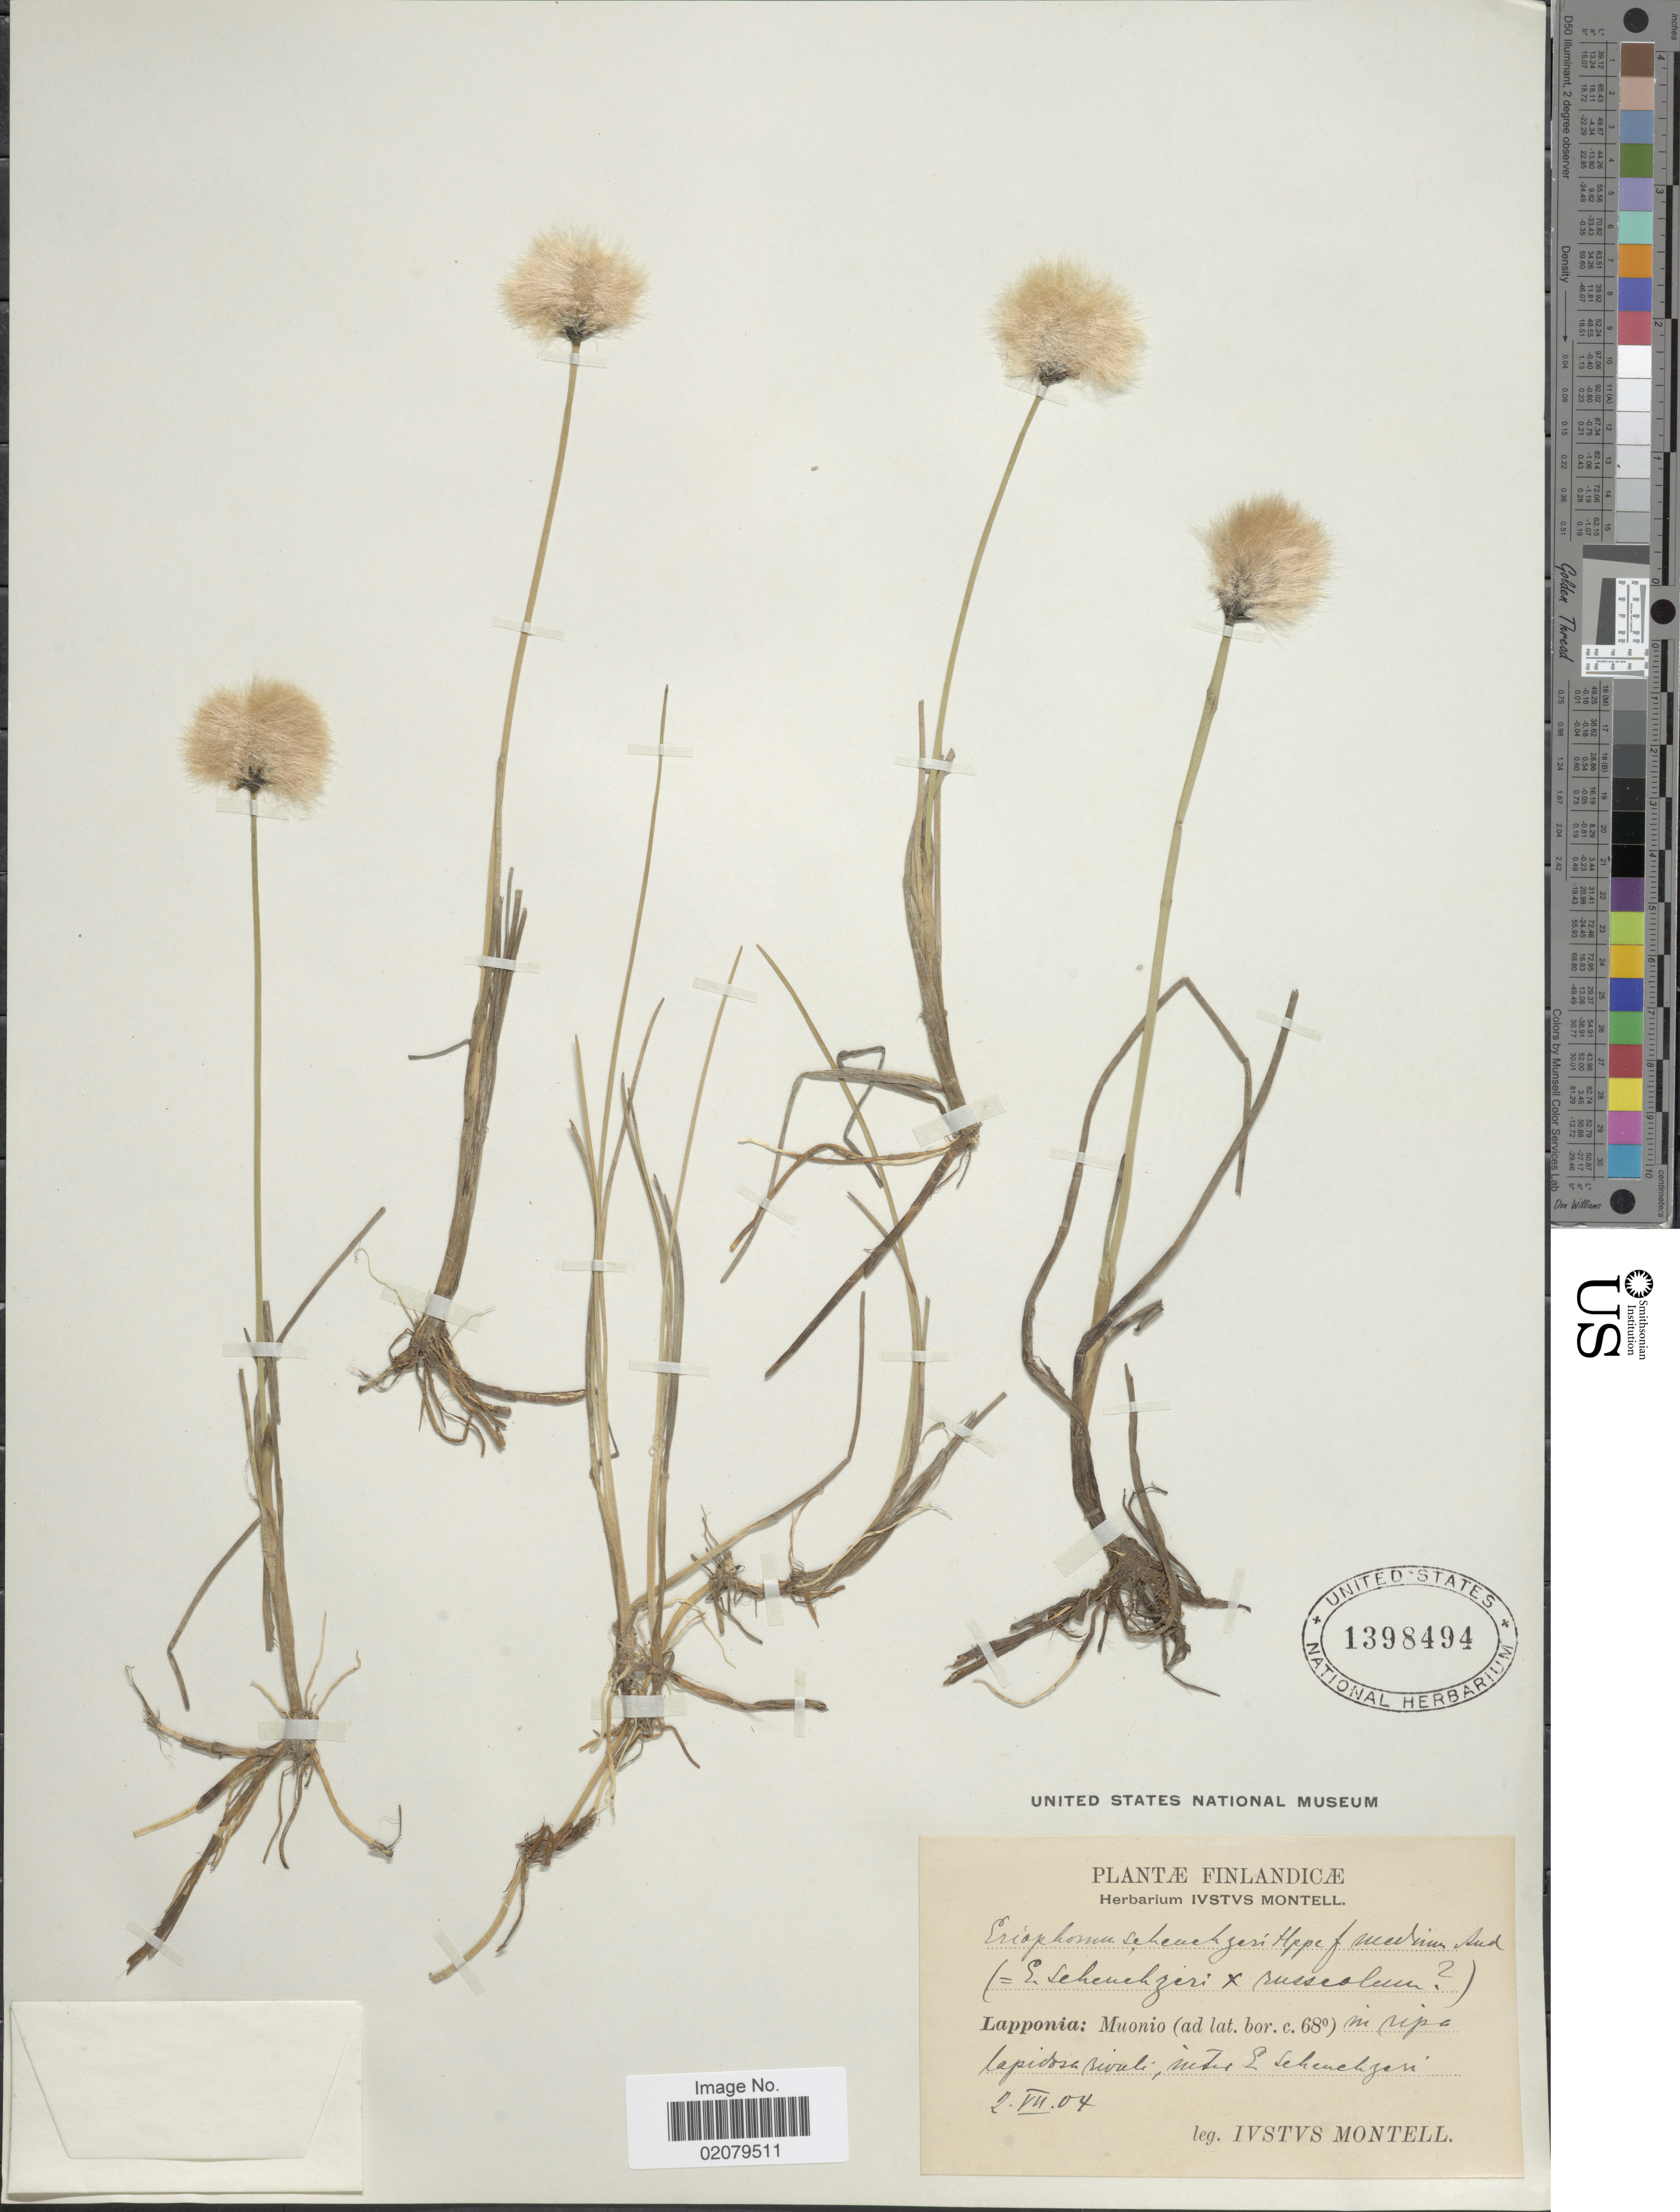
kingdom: Plantae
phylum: Tracheophyta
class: Liliopsida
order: Poales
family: Cyperaceae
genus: Eriophorum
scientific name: Eriophorum scheuchzeri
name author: Hoppe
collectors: I. Montell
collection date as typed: Transcribed d/m/y: 2/7/4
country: Finland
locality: Finlandicae, Lapponia: Muonio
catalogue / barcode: US 1398494